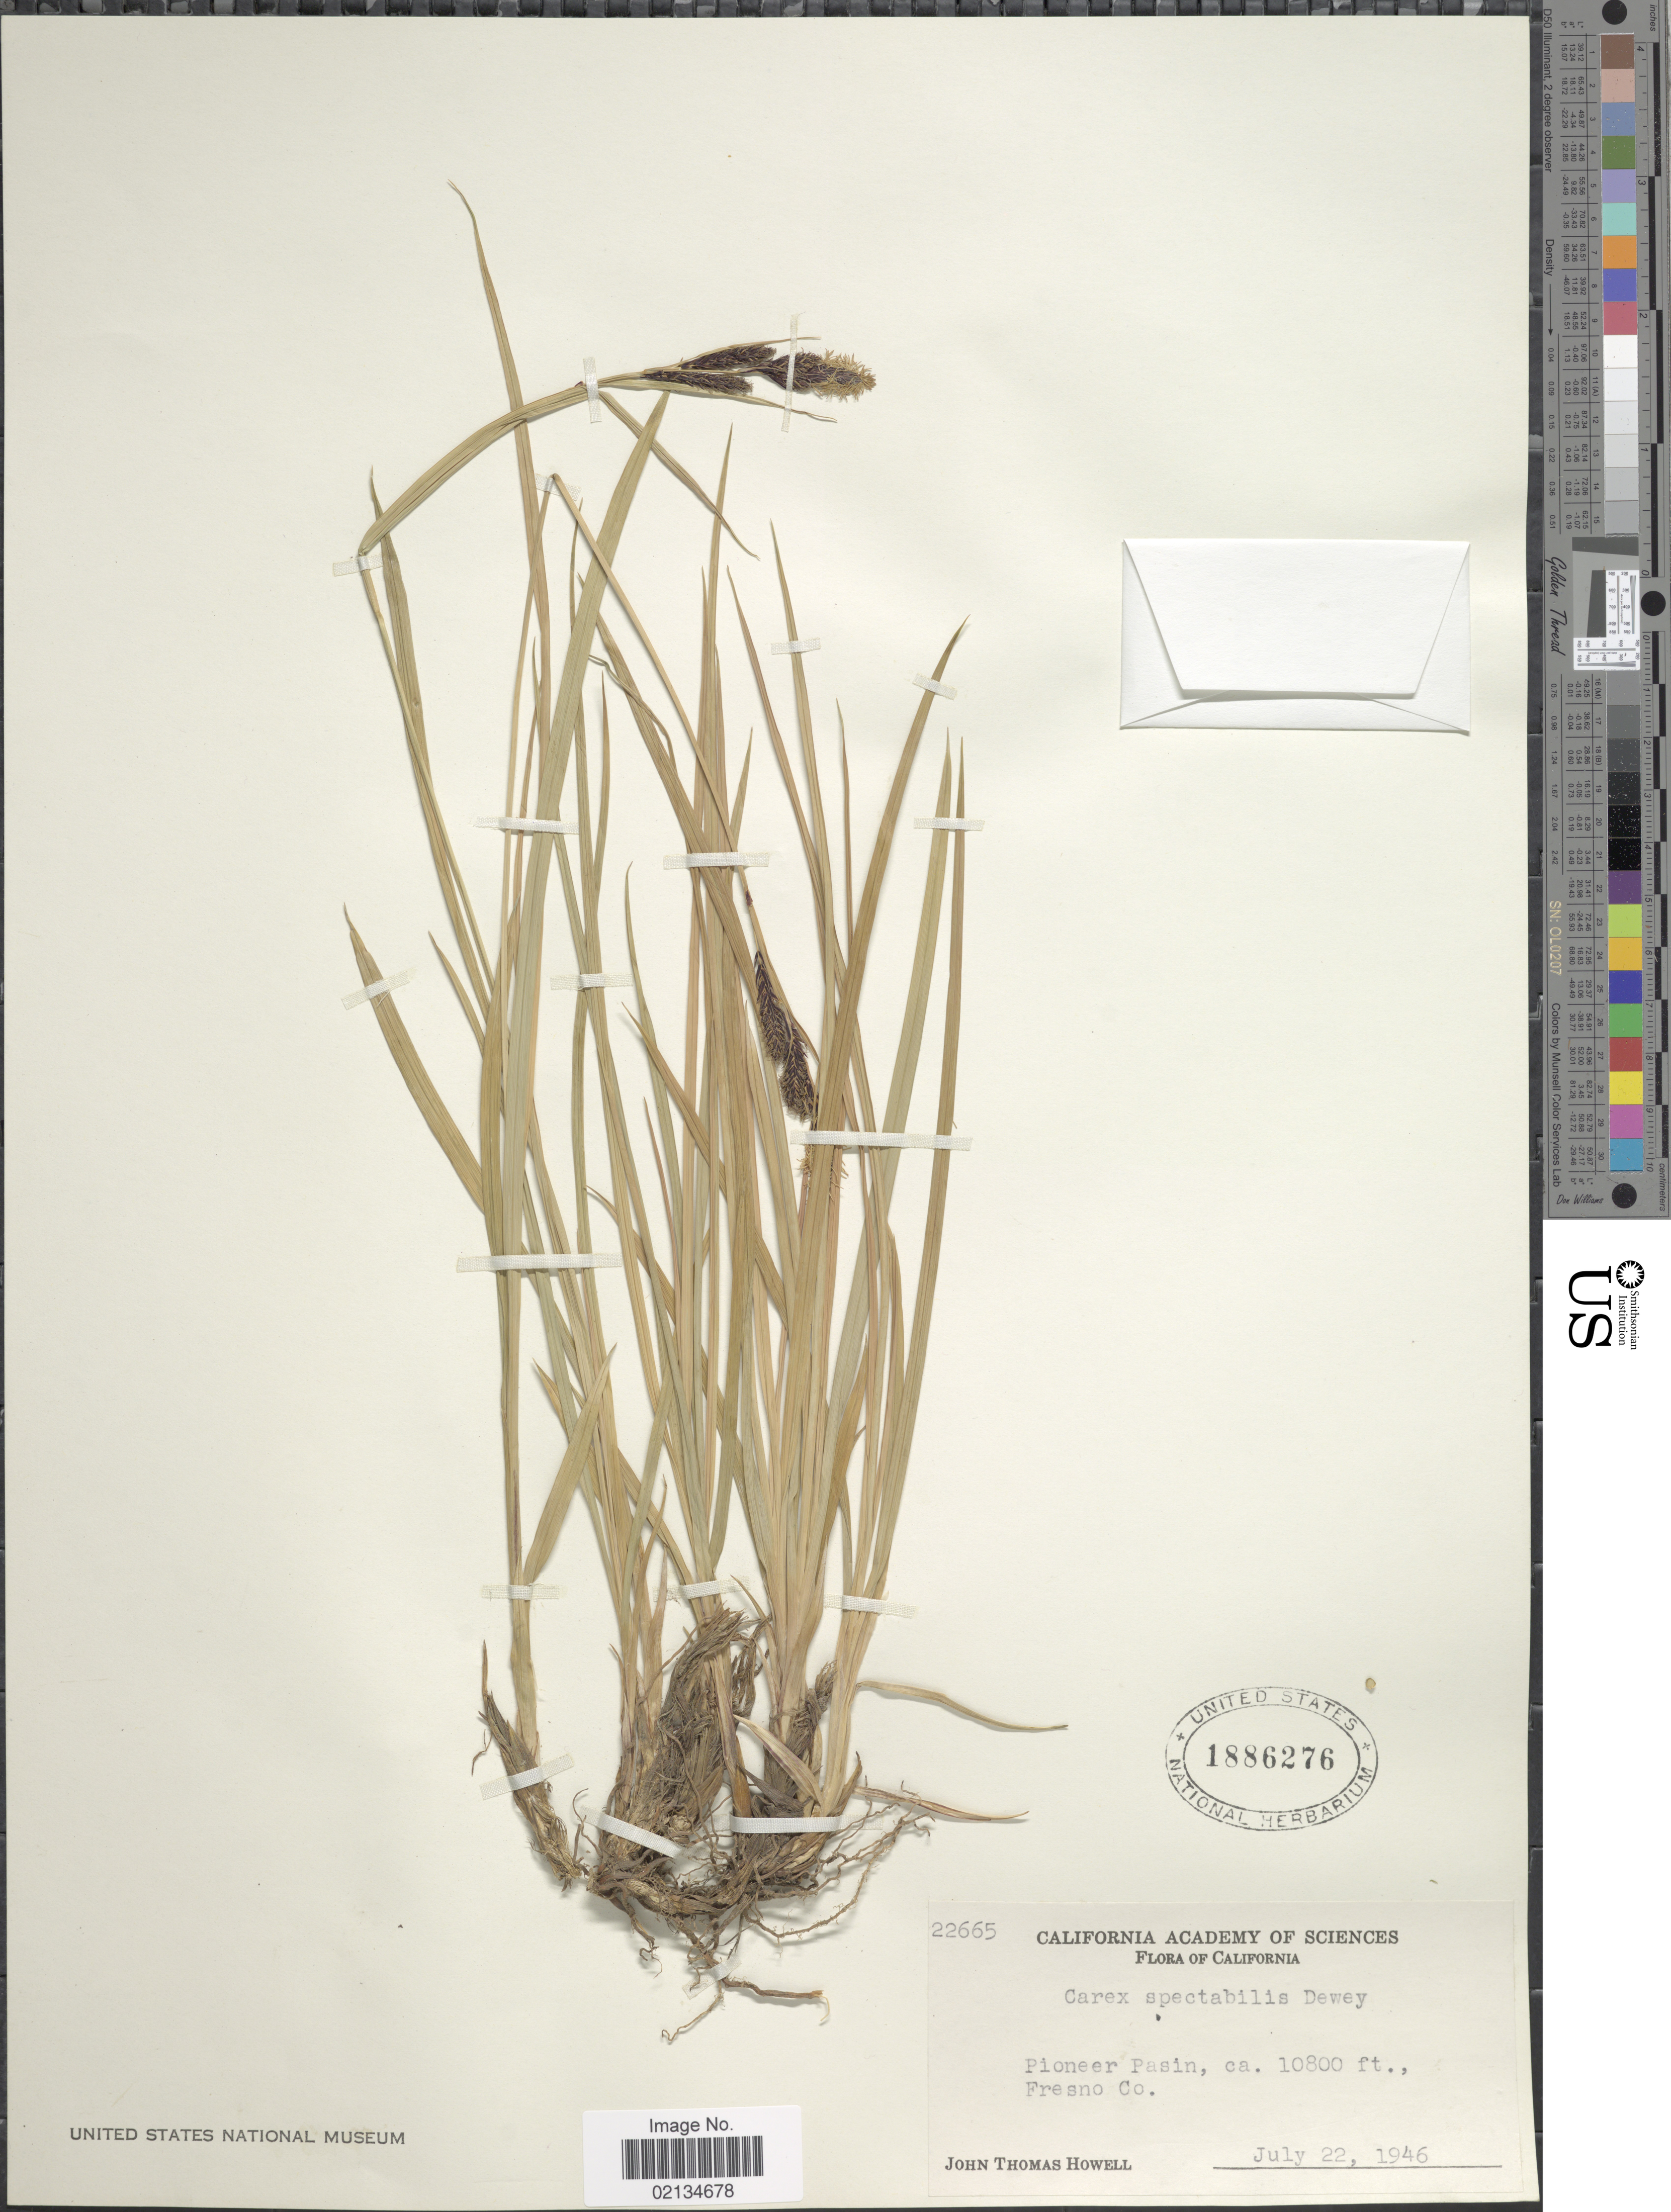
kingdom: Plantae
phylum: Tracheophyta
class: Liliopsida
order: Poales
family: Cyperaceae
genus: Carex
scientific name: Carex spectabilis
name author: Dewey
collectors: J. T. Howell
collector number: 22665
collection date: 1946-07-22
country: United States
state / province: California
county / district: Fresno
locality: Pioneer Pasin, Fresno Co.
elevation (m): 3292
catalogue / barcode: US 1886276